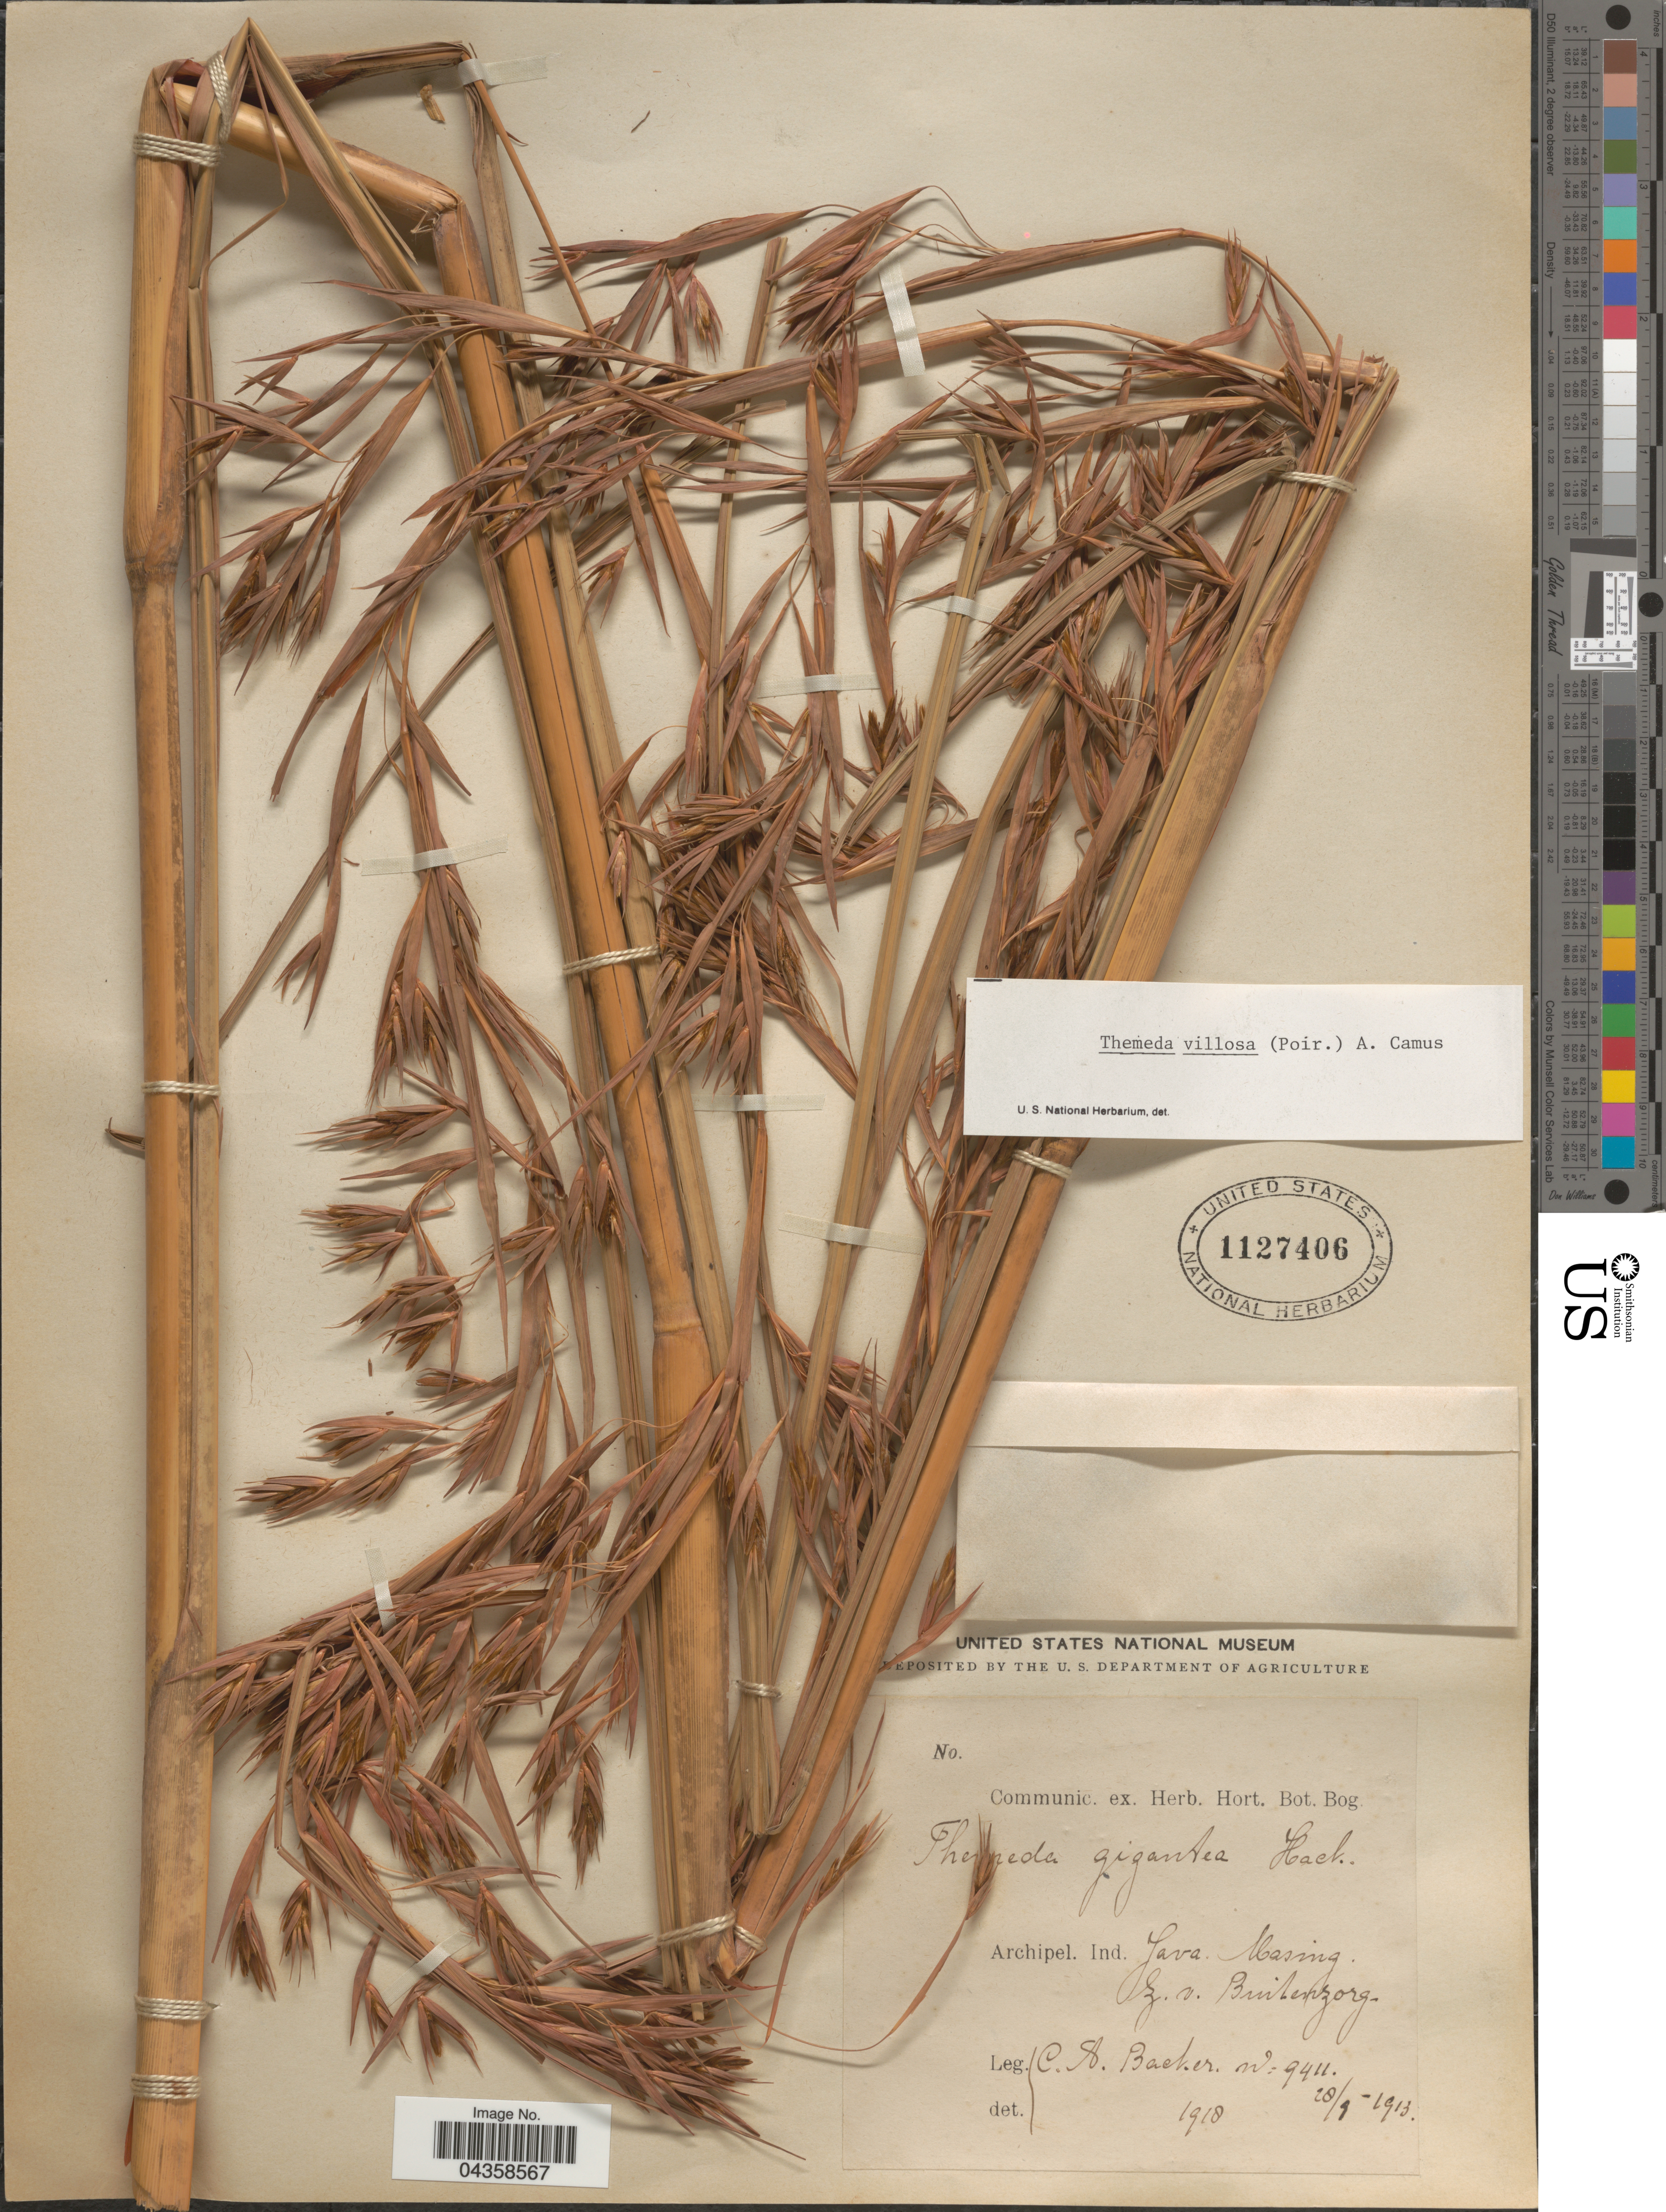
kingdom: Plantae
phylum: Tracheophyta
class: Liliopsida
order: Poales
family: Poaceae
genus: Themeda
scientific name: Themeda villosa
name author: (Lam.) A. Camus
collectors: C. A. Backer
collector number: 9411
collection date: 1913-09-28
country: Indonesia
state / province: Java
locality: Archipel. Ind. Java Masing. Z. v. Buitenzorg.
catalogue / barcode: US 1127406